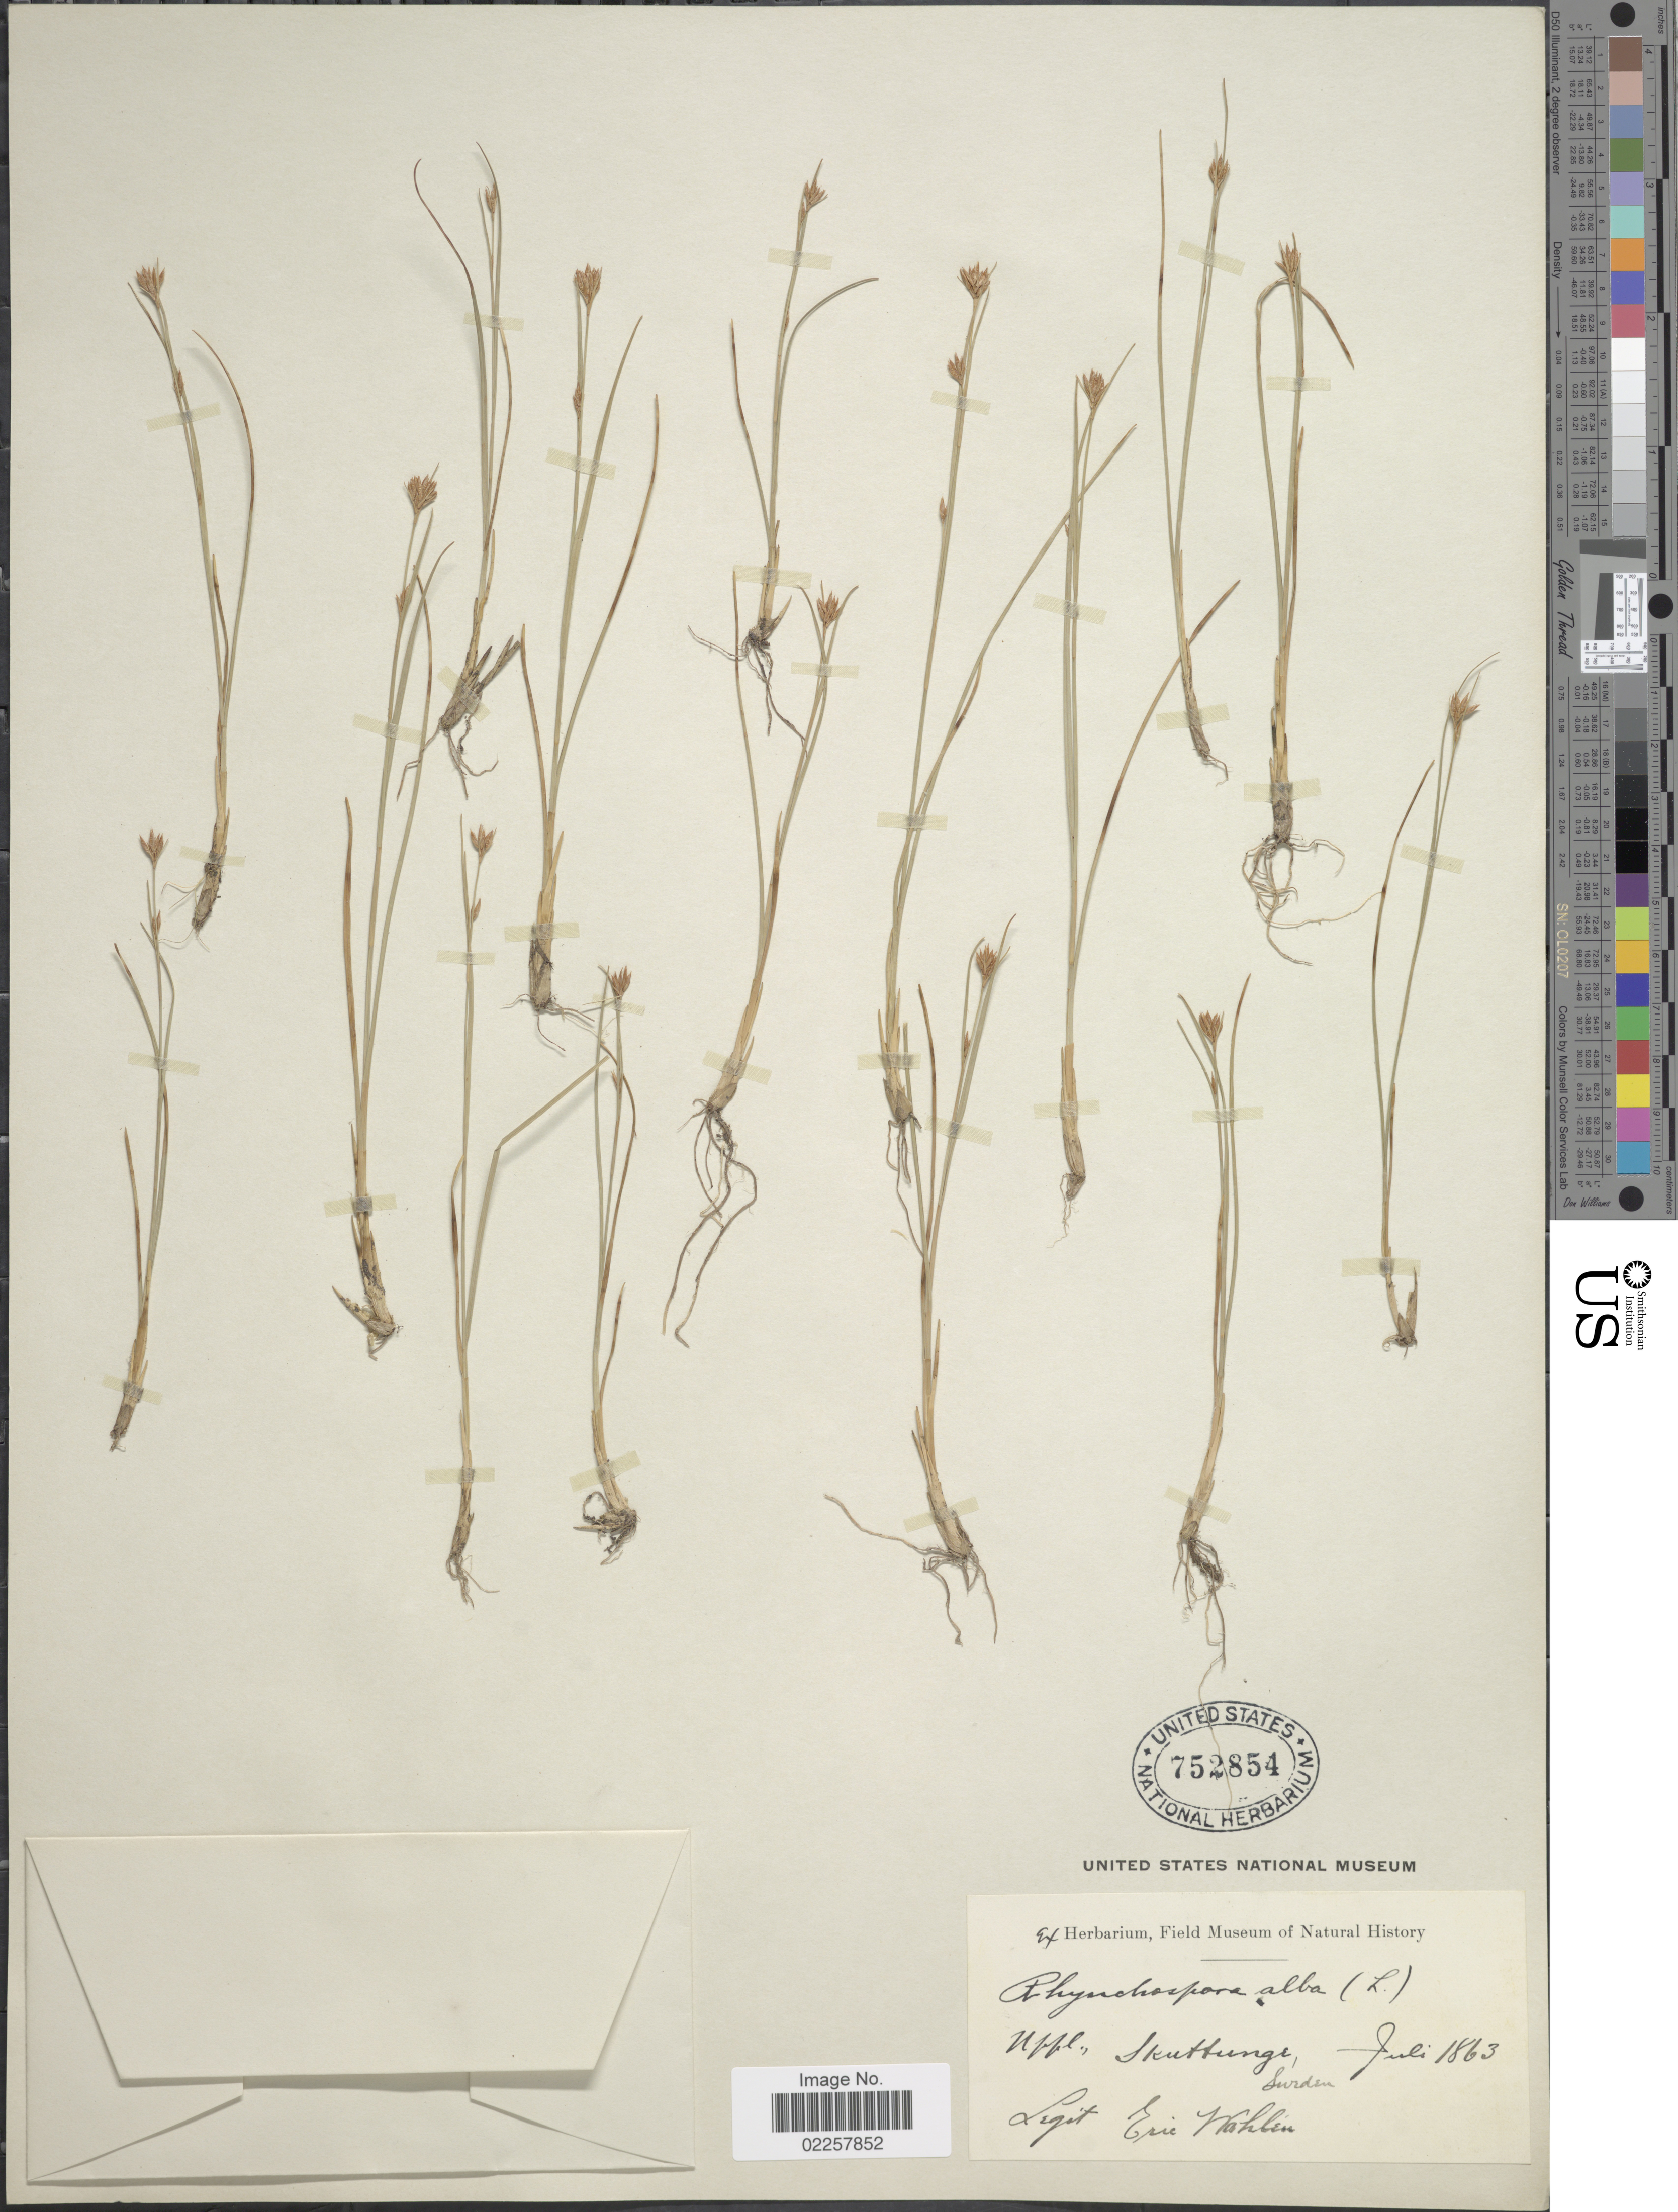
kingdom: Plantae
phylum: Tracheophyta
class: Liliopsida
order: Poales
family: Cyperaceae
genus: Rhynchospora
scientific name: Rhynchospora alba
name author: (L.) Vahl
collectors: E. Wahlen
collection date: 1863-07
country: Sweden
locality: Uppl., Skuttunge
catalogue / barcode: US 752854